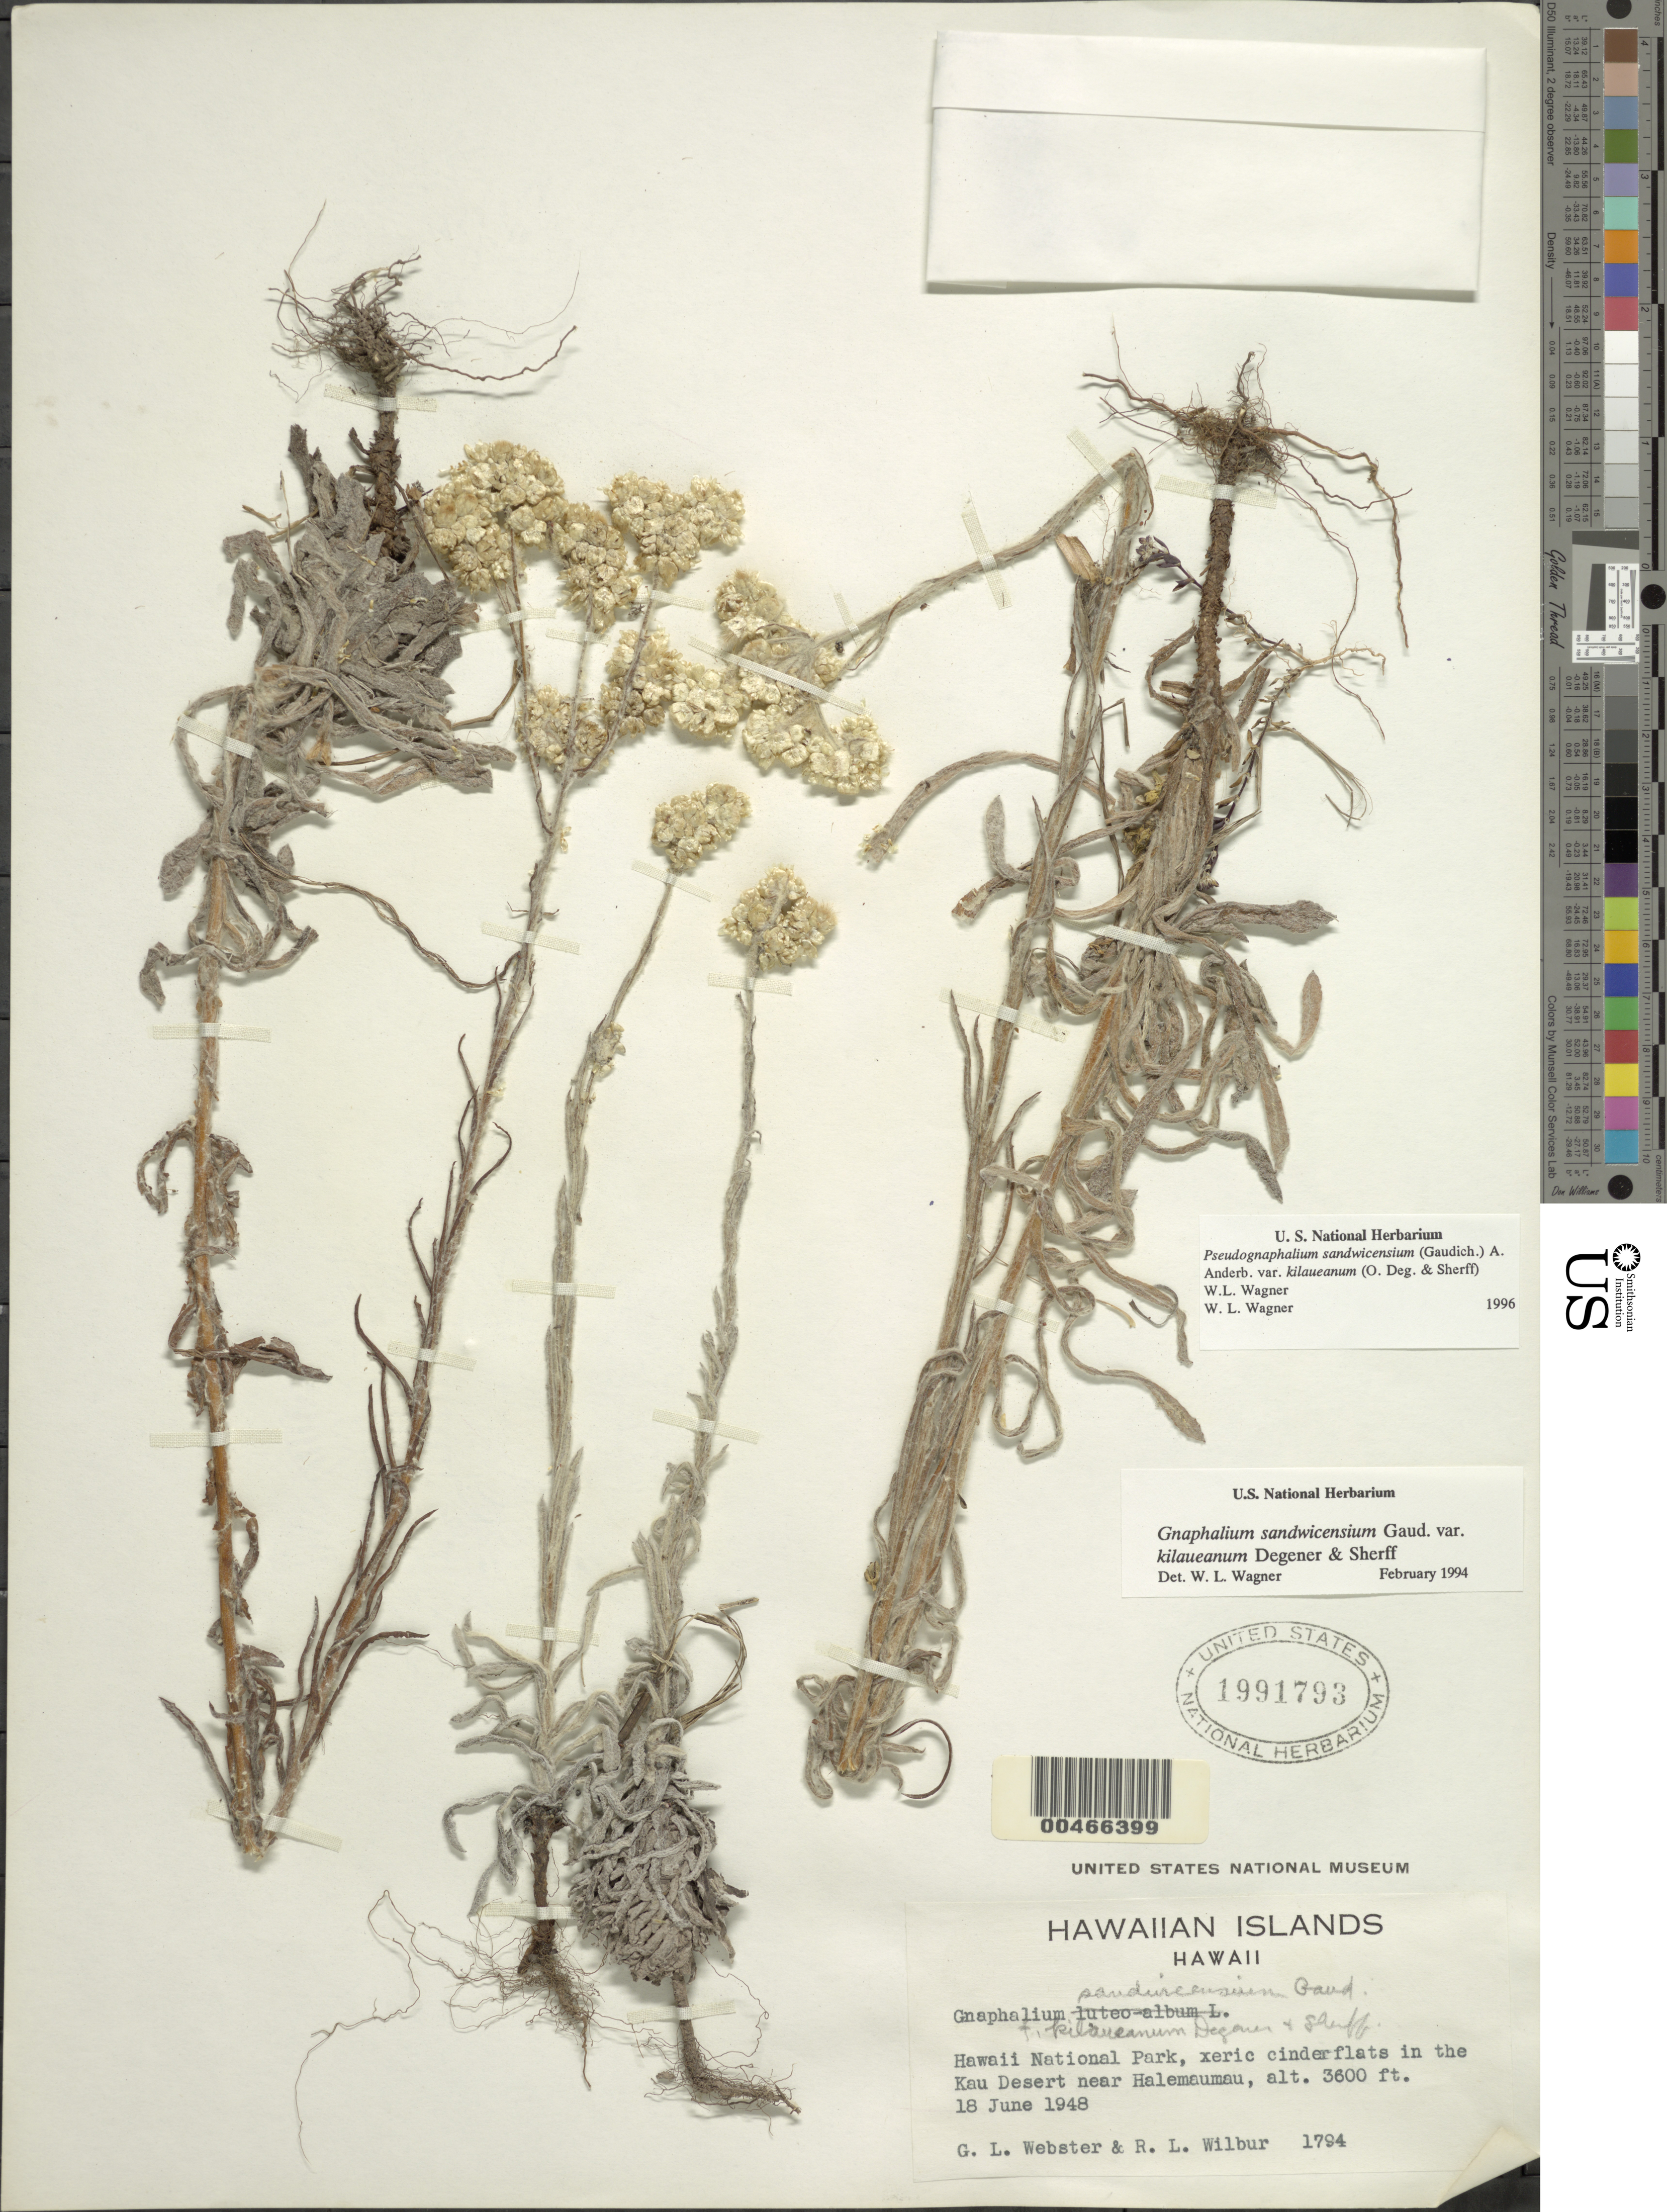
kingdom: Plantae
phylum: Tracheophyta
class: Magnoliopsida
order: Asterales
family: Asteraceae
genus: Pseudognaphalium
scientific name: Pseudognaphalium sandwicensium var. kilaueanum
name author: (O. Deg. & Sherff) W.L. Wagner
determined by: Wagner, W. L., (BOT), Smithsonian Institution - National Museum of Natural History (UNITED STATES)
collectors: G. L. Webster & R. L. Wilbur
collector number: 1794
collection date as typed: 18 Jun 1948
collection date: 1948-06-18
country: United States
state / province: Hawaii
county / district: Hawaii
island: Hawaii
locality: Hawaii National Park, flats in the Kau Desert near Halemaumau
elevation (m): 1097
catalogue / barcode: US 1991793